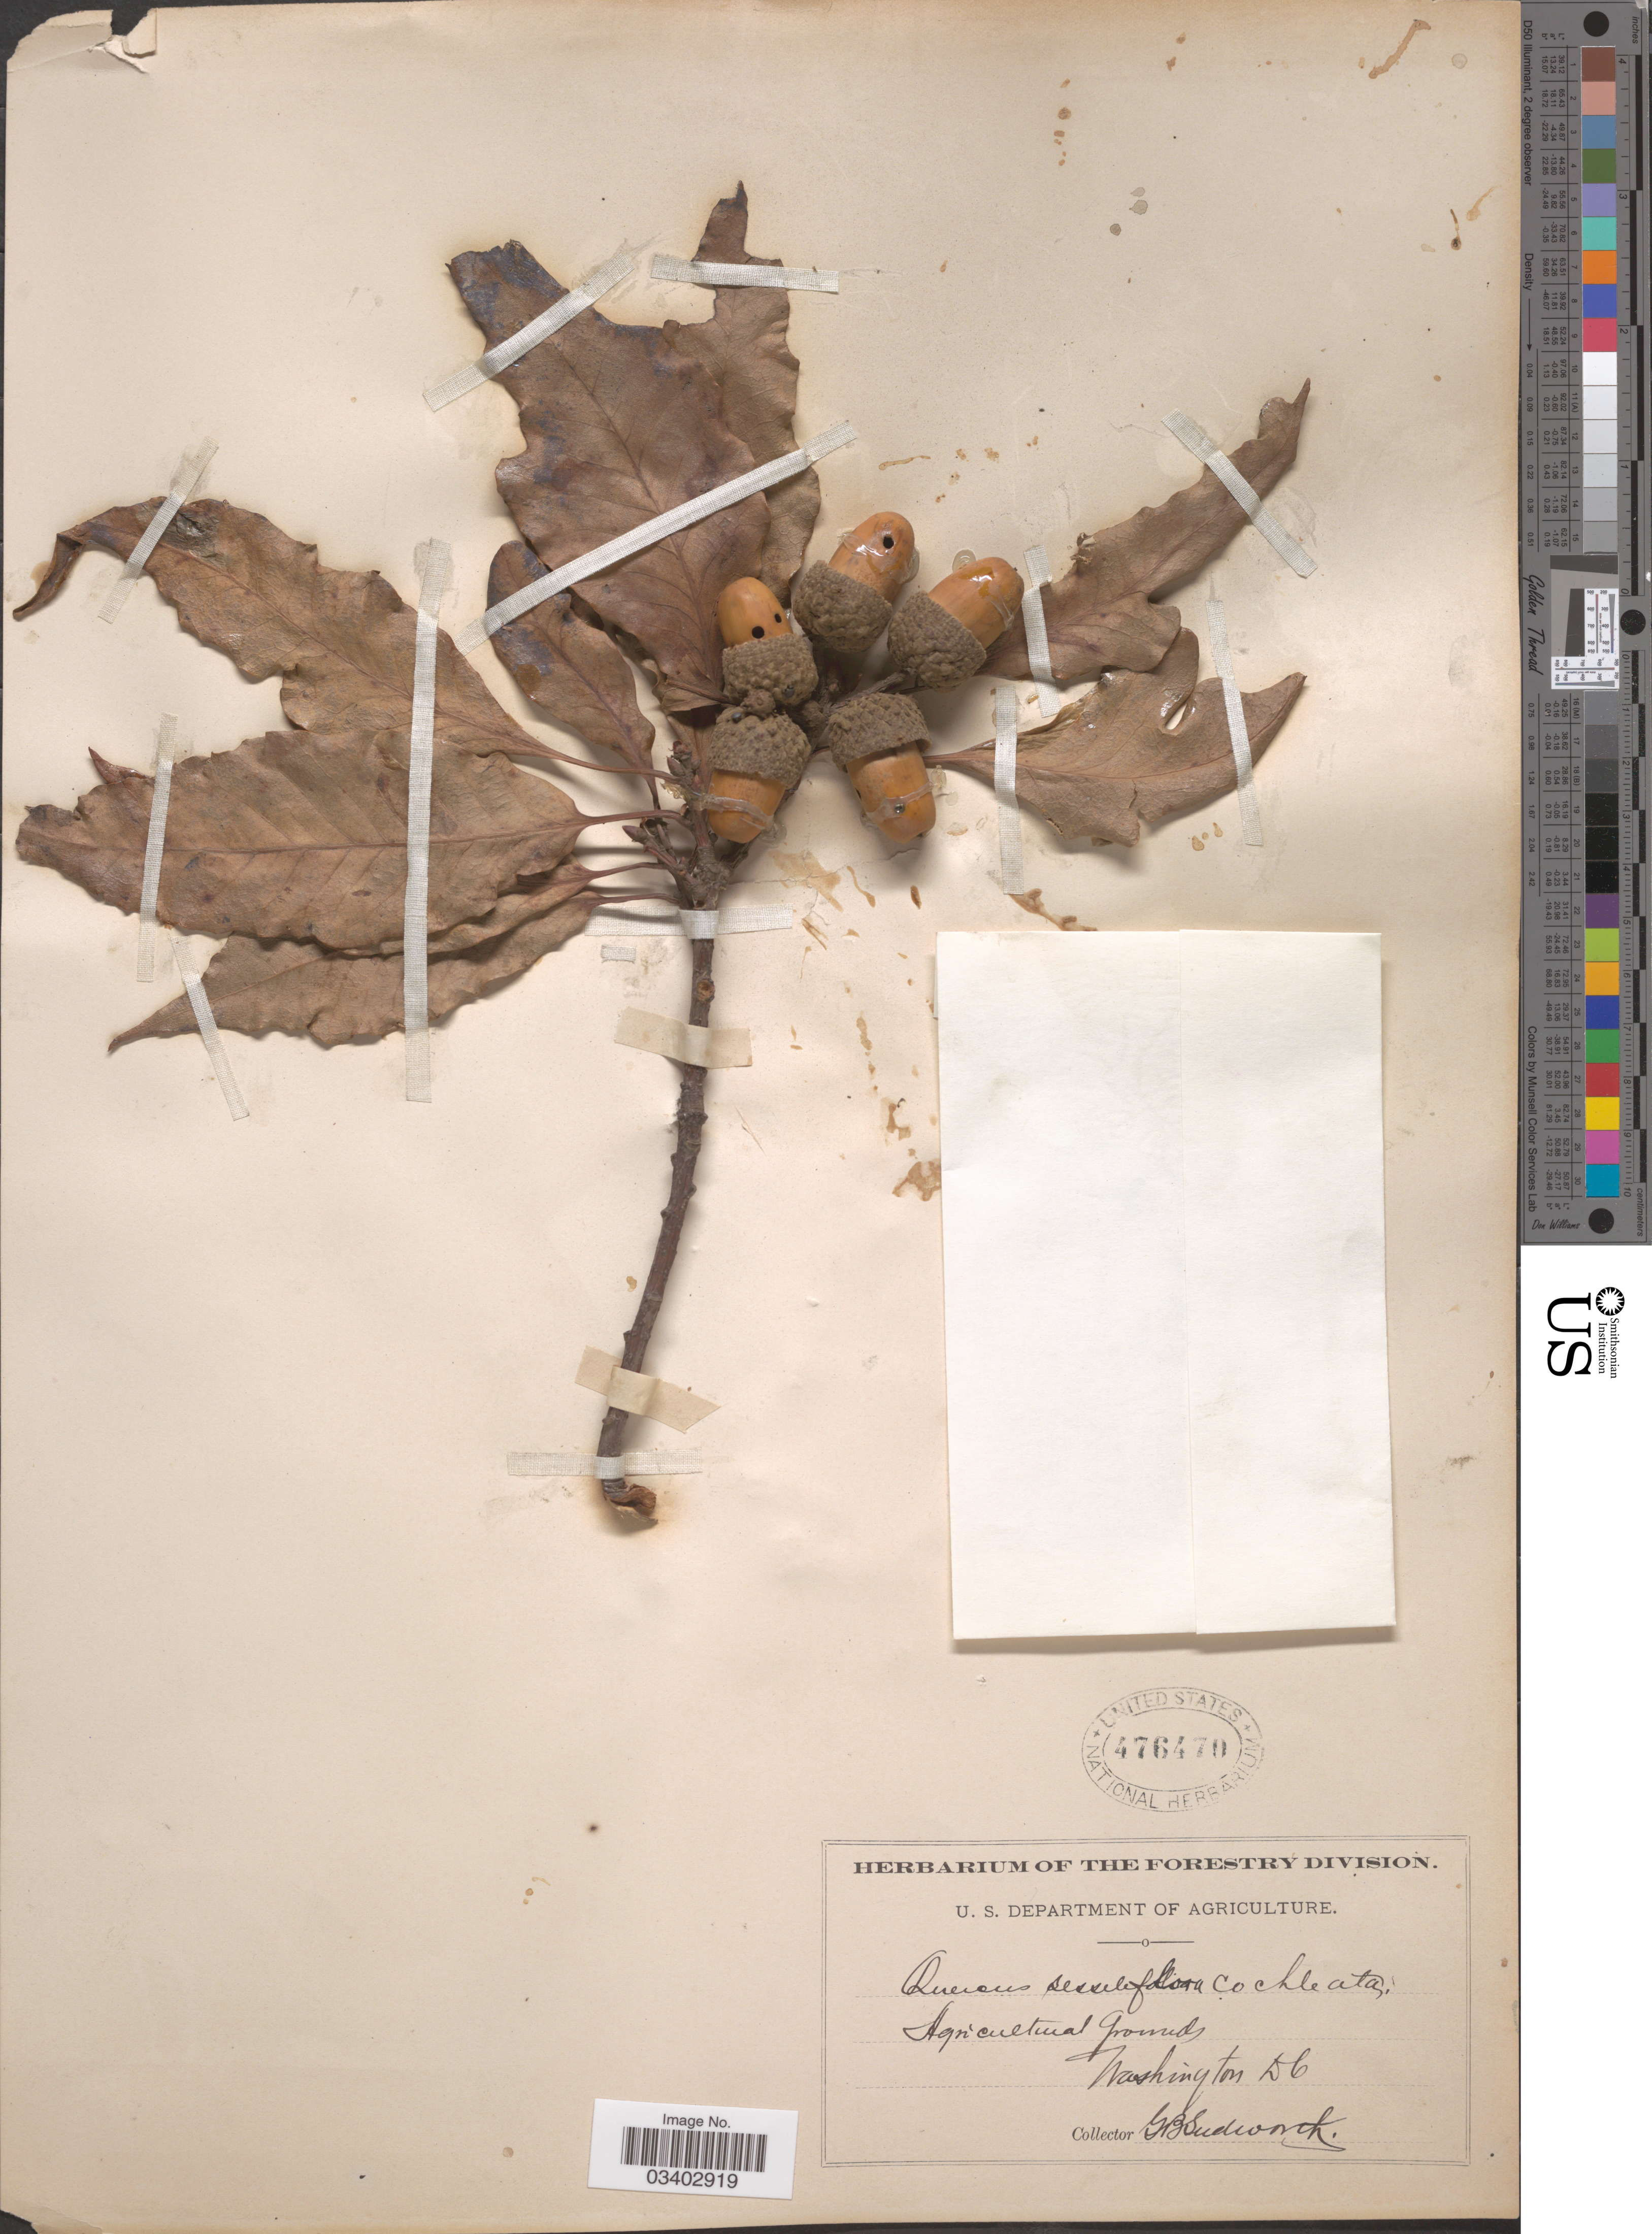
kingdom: Plantae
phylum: Tracheophyta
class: Magnoliopsida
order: Fagales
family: Fagaceae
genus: Quercus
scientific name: Quercus sessilifolia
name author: Blume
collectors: G. B. Sudworth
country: United States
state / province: District of Columbia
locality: Agricultural Grounds, Washington DC.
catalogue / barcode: US 476470